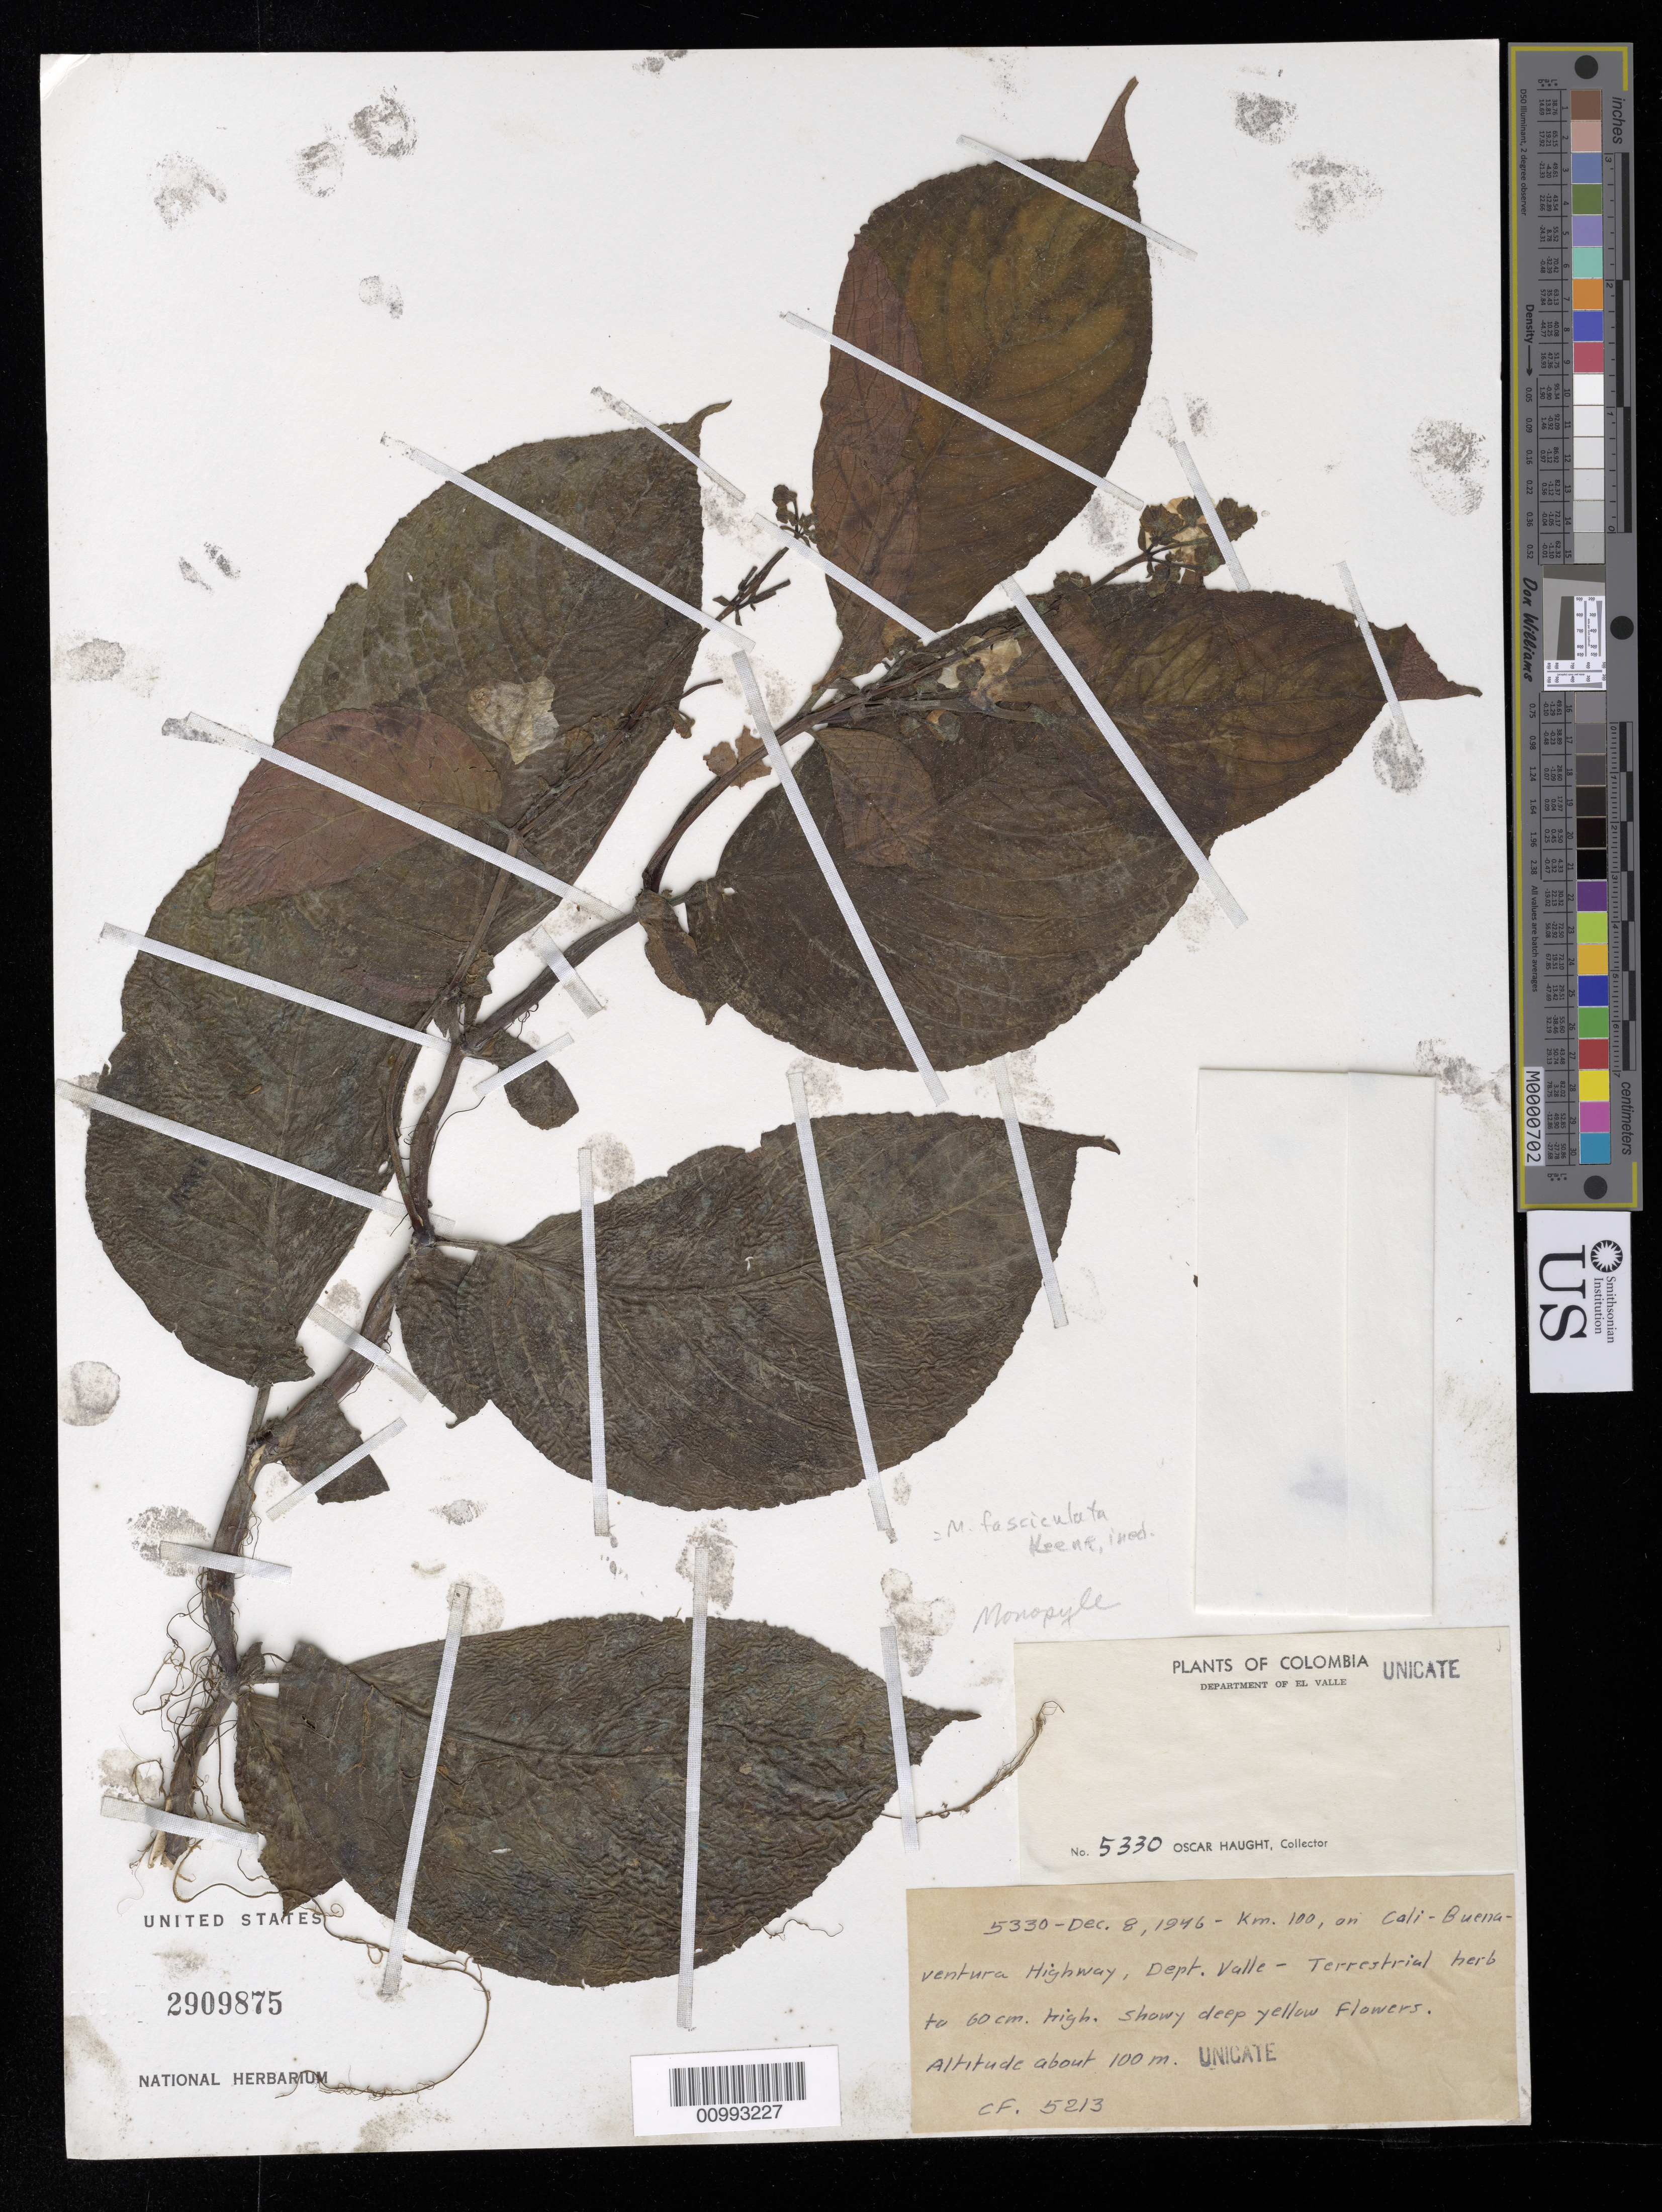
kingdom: Plantae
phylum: Tracheophyta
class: Magnoliopsida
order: Lamiales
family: Gesneriaceae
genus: Monopyle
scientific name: Monopyle sp.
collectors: O. L. Haught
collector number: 5330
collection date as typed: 08 Dec 1946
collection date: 1946-12-08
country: Colombia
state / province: Valle del Cauca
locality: Km. 100, on Cali-Buenaventura Highway, Dept Valle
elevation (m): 100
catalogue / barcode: US 2909875